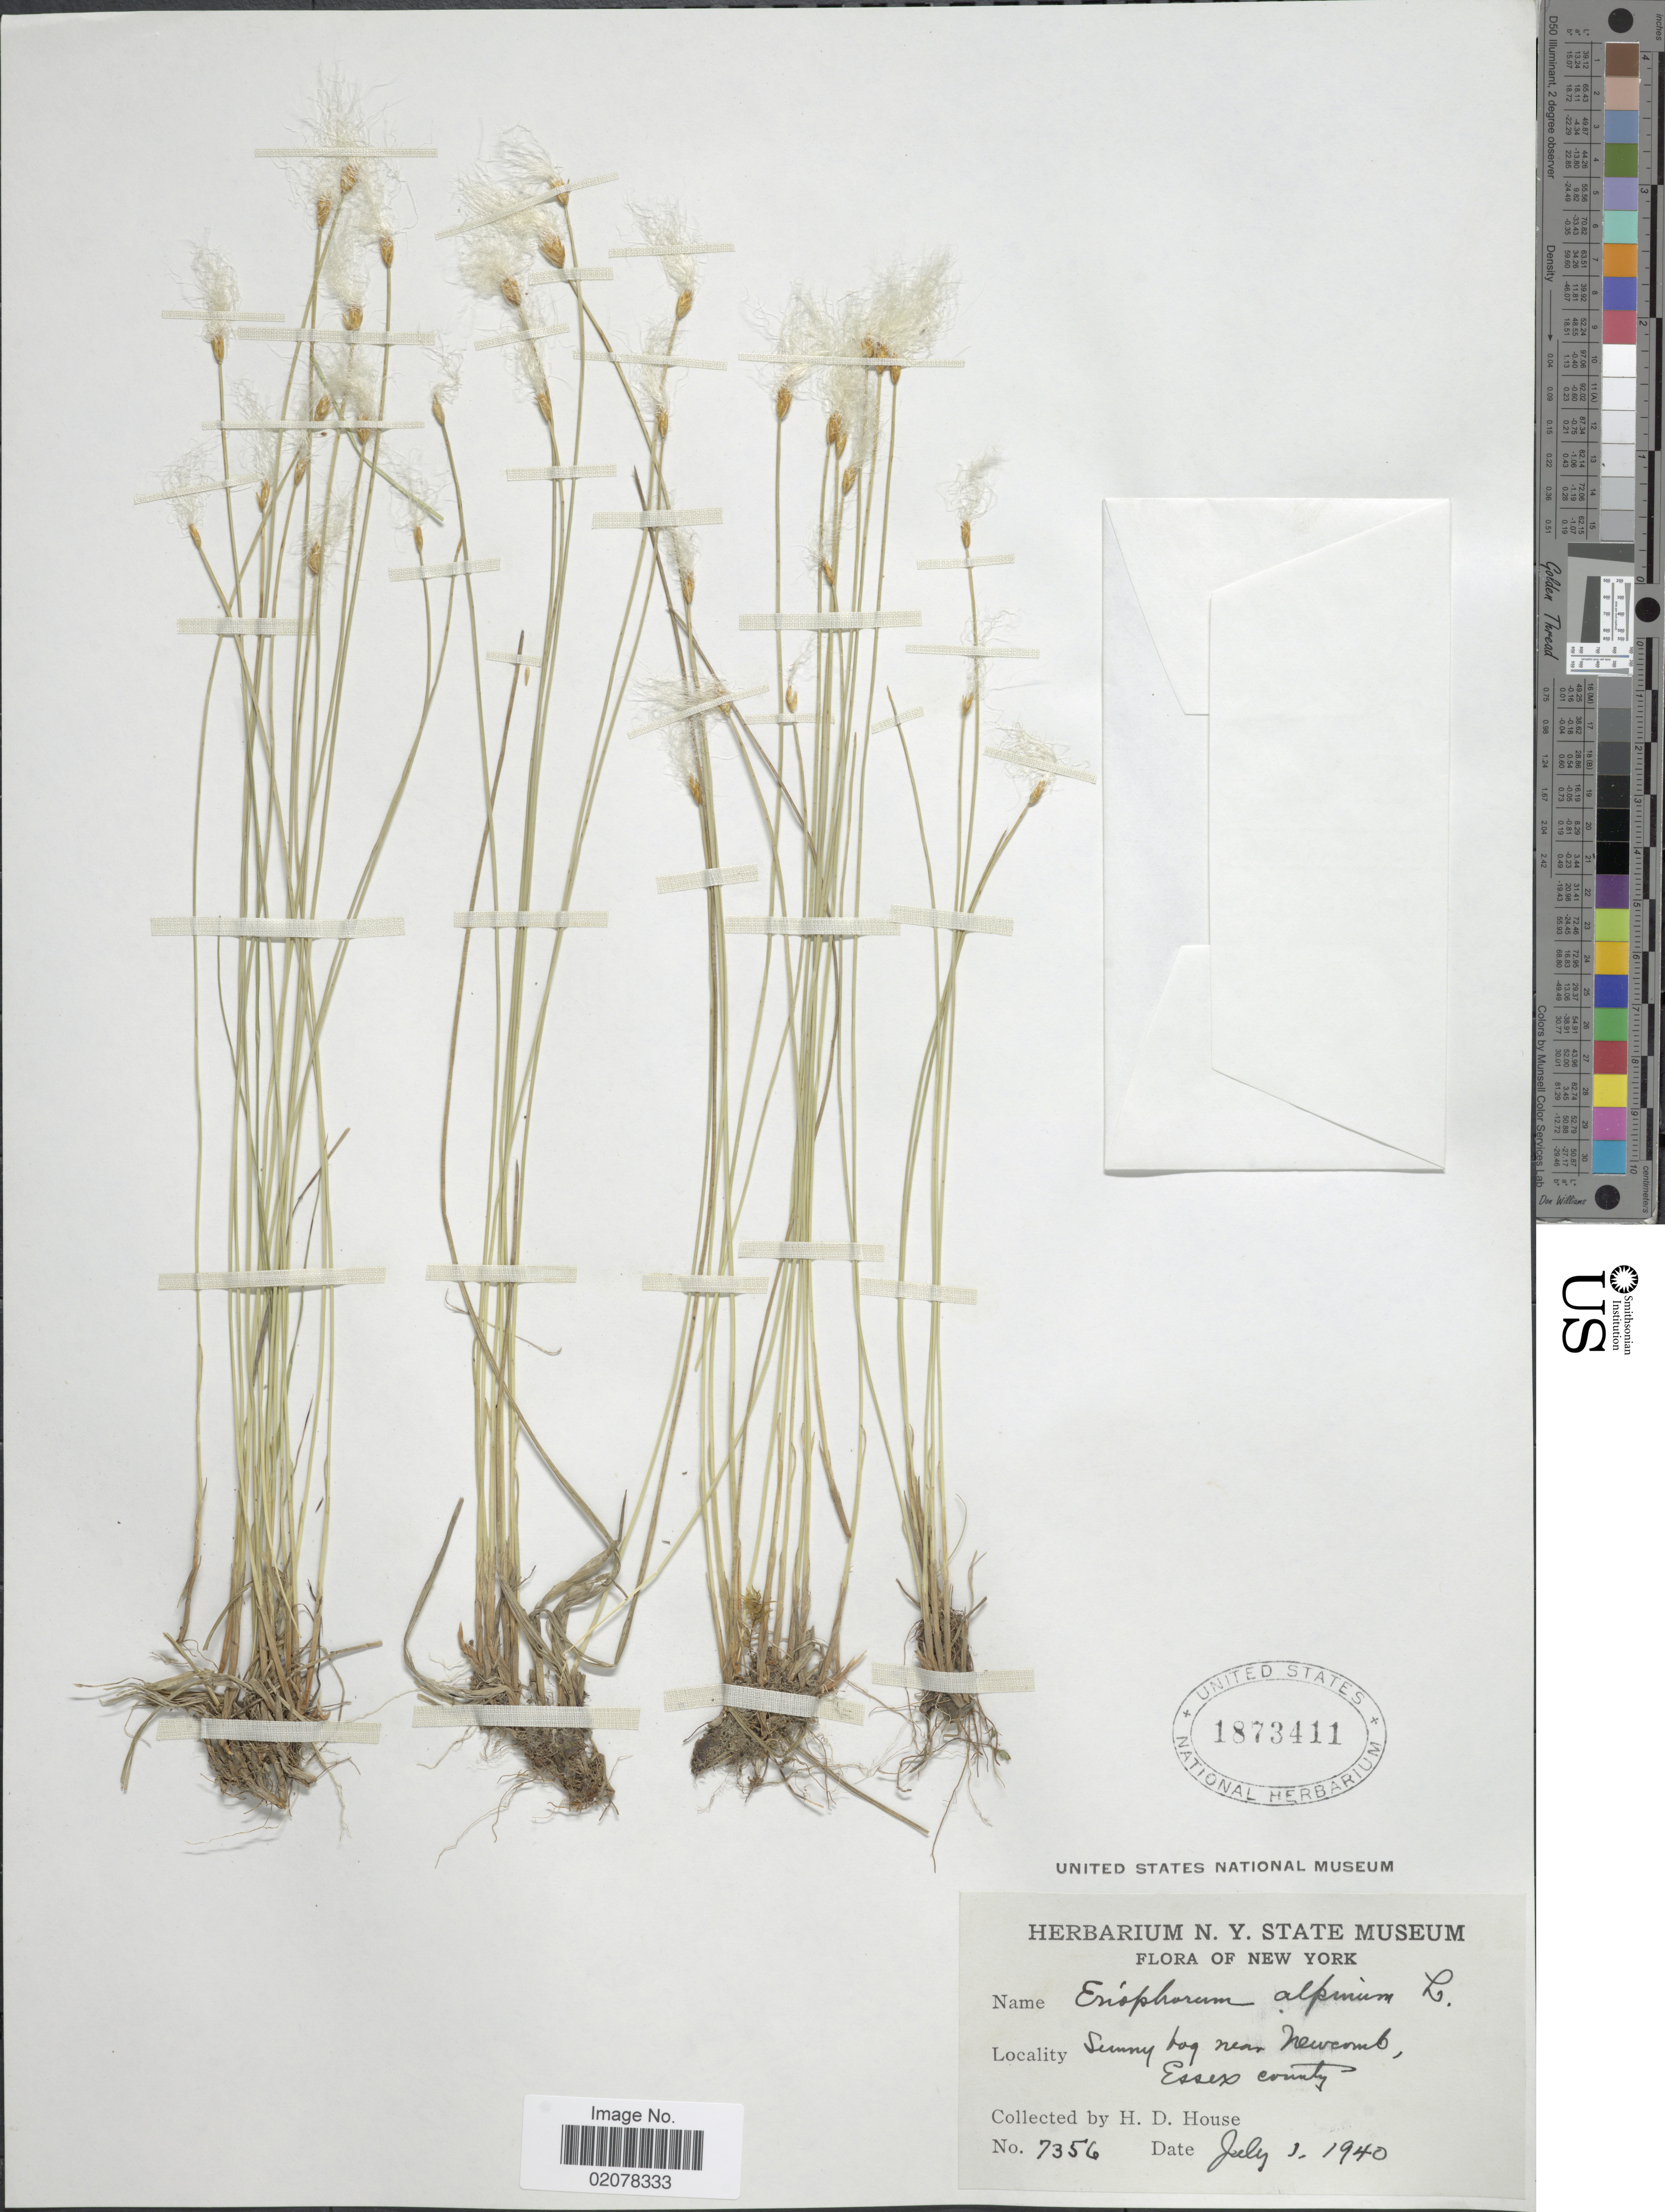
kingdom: Plantae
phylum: Tracheophyta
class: Liliopsida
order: Poales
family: Cyperaceae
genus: Trichophorum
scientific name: Trichophorum alpinum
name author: (L.) Pers.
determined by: Strong, M. T., (US), Smithsonian Institution - National Museum of Natural History (UNITED STATES)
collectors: H. D. House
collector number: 7356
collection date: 1940-07-01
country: United States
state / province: New York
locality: Sunny bog near Newcomb, Esssex County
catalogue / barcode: US 1873411